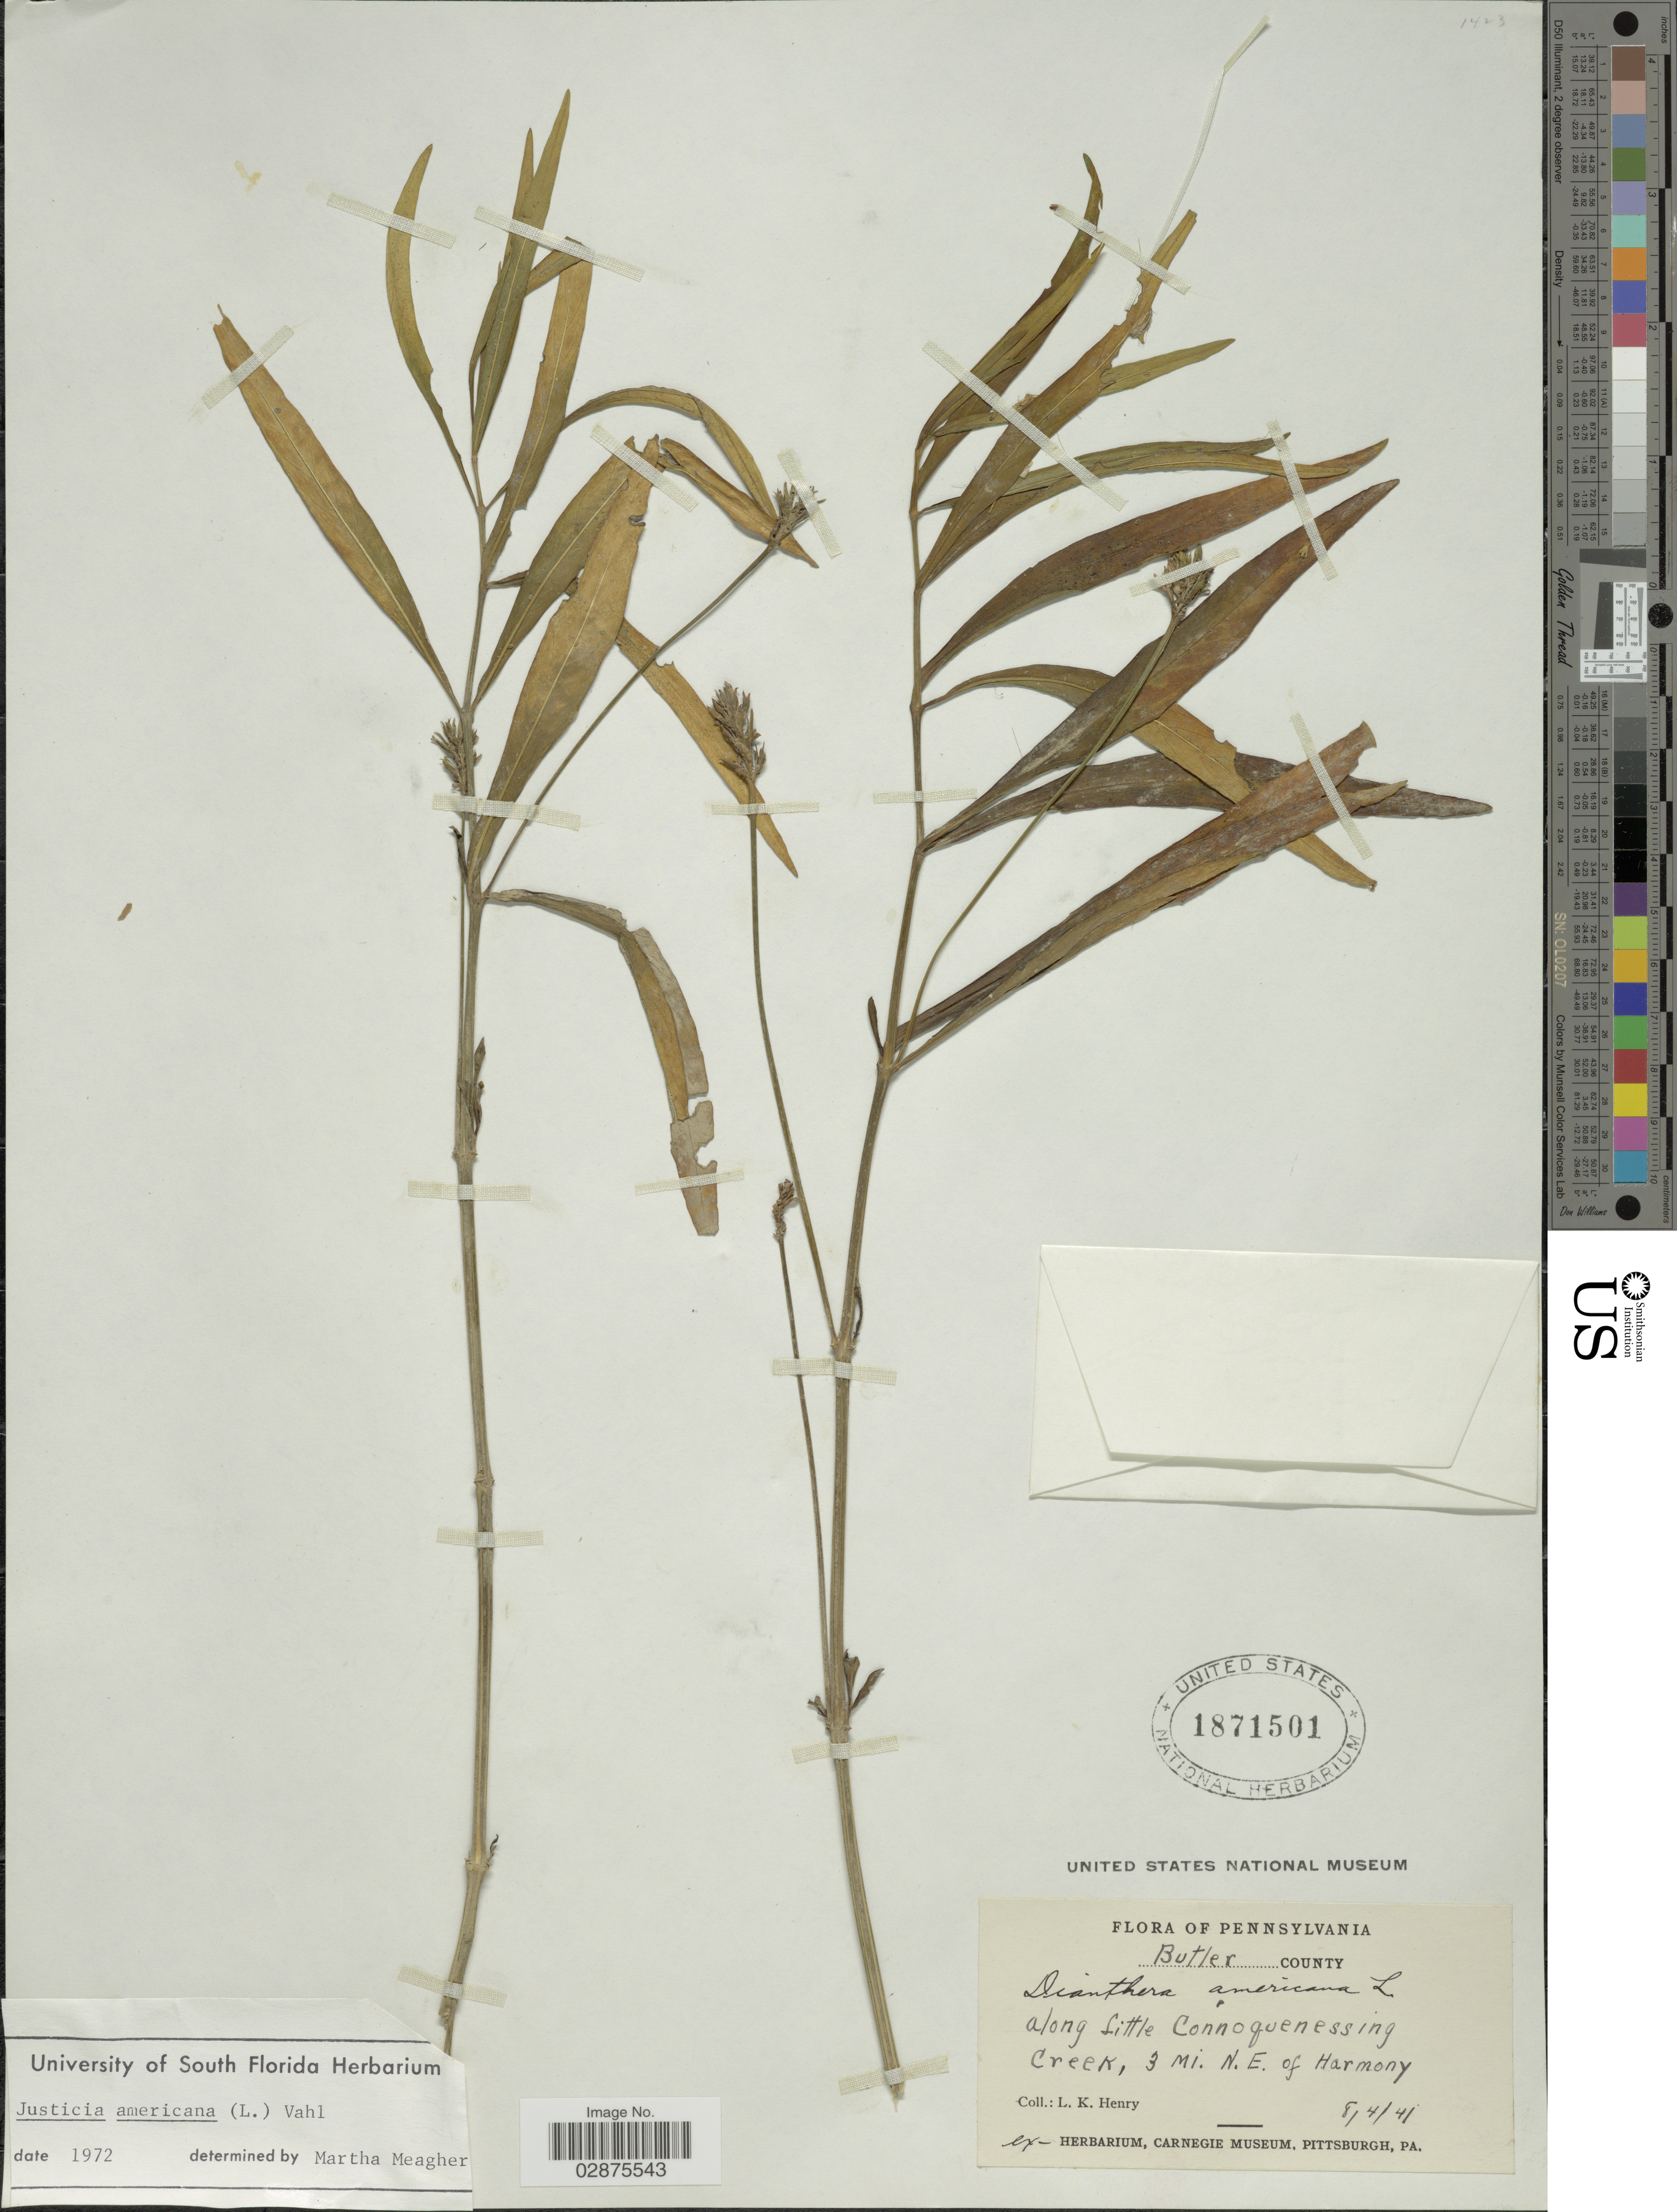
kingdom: Plantae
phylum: Tracheophyta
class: Magnoliopsida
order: Lamiales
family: Acanthaceae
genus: Justicia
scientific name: Justicia americana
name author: (L.) Vahl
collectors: L. K. Henry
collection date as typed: Transcribed d/m/y: 4/8/41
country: United States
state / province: Pennsylvania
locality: Butler County. Along Little Connonquenessing Creek, 3 mi. N.E. of Harmony.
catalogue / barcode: US 1871501